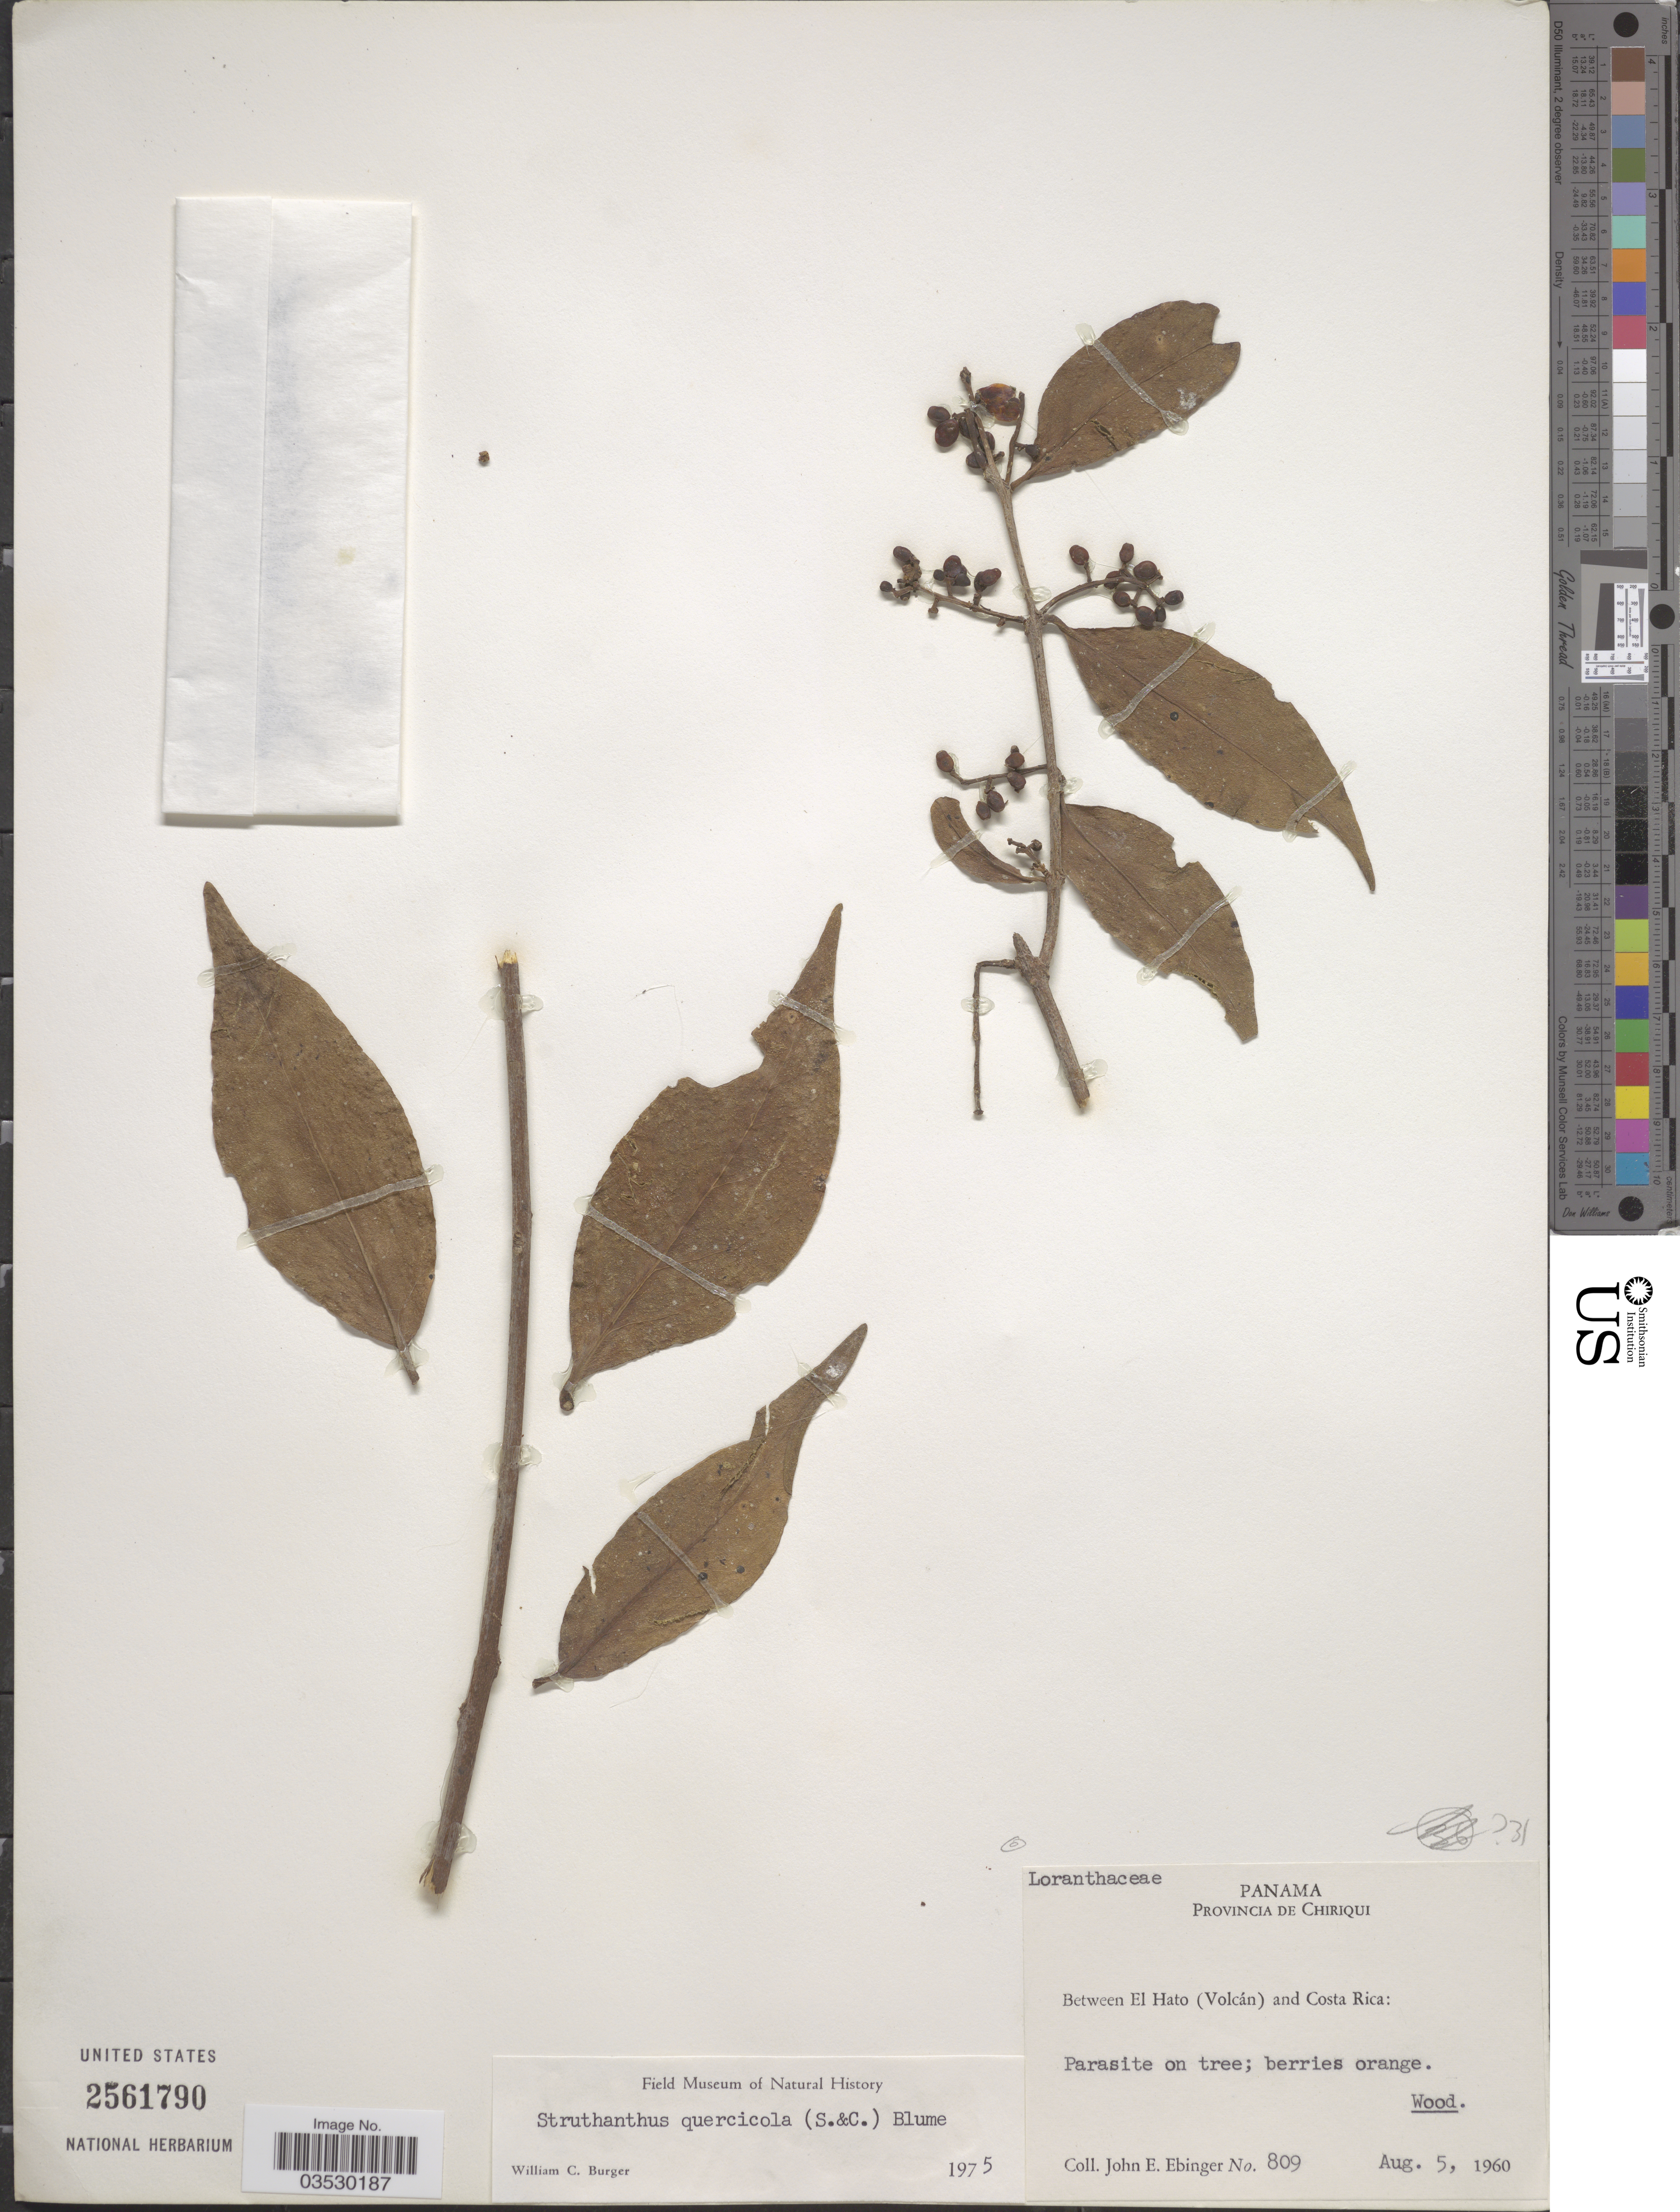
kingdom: Plantae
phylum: Tracheophyta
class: Magnoliopsida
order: Santalales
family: Loranthaceae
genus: Struthanthus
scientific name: Struthanthus quercicola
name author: (Kuijt) Cham. & Schltr.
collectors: J. Ebinger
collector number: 809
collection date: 1960-08-05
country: Panama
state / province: Chiriqui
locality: Between El Hato (Volcán) and Costa Rica.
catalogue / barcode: US 2561790